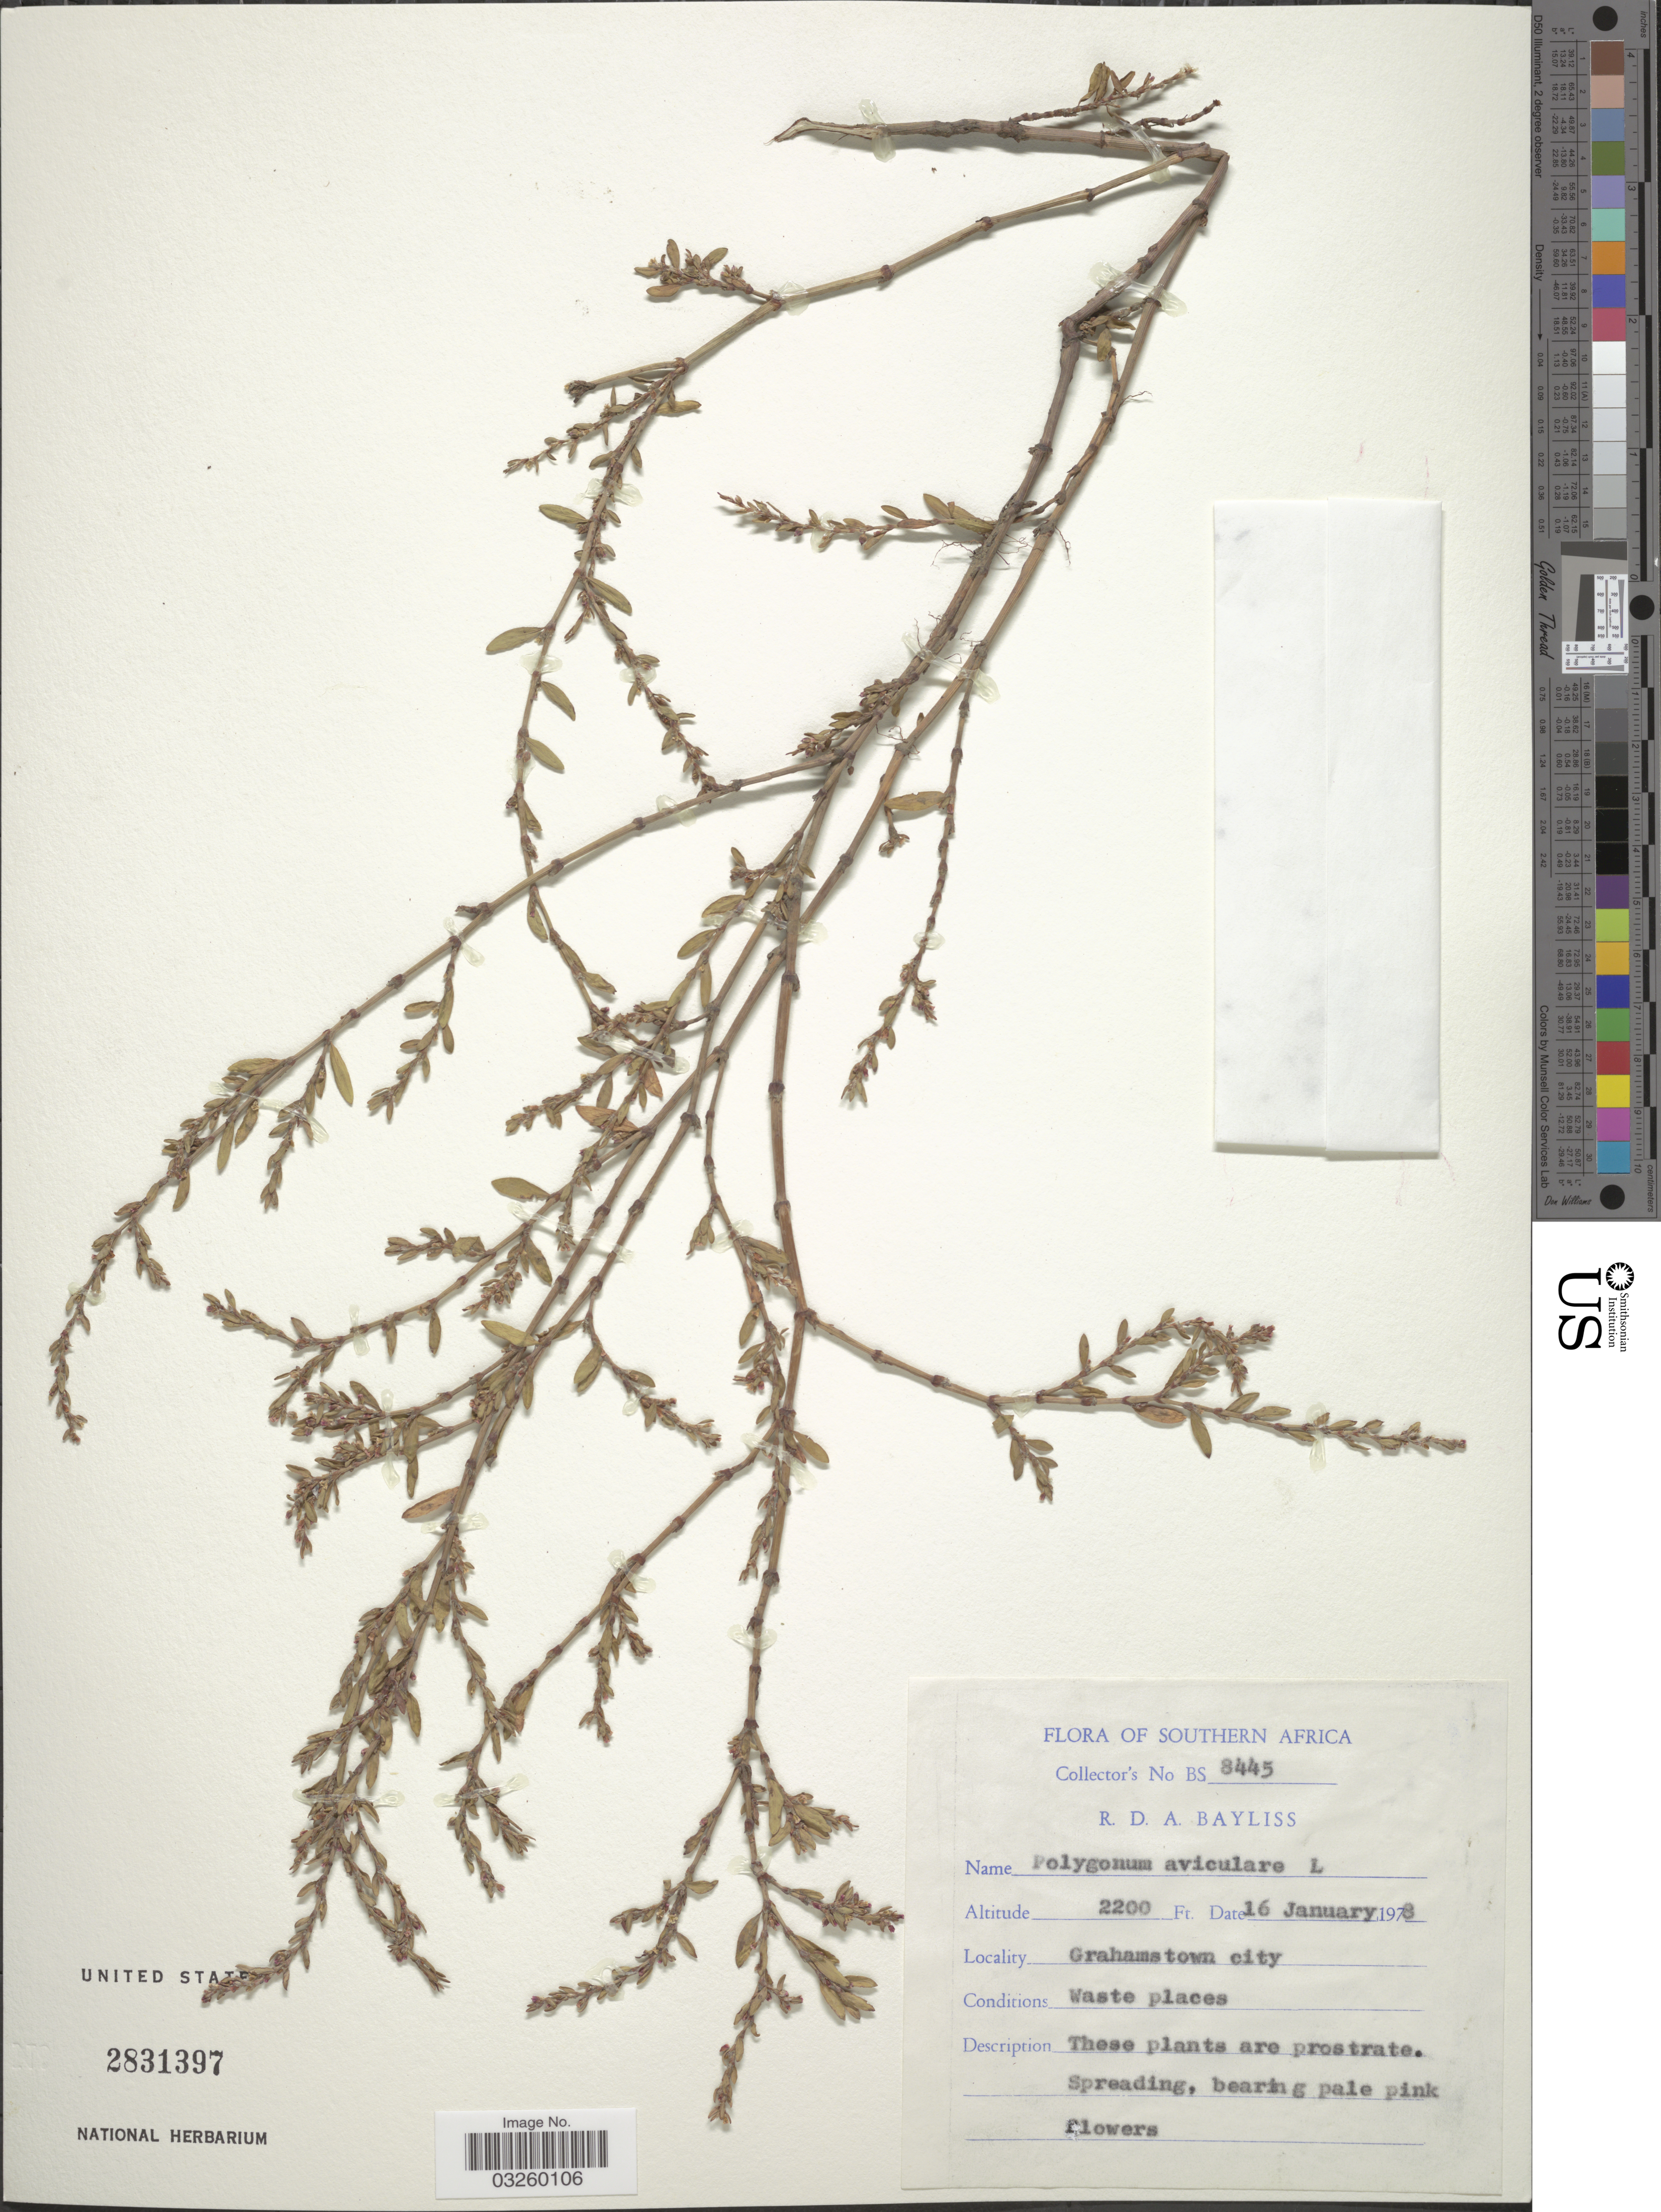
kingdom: Plantae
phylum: Tracheophyta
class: Magnoliopsida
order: Caryophyllales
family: Polygonaceae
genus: Polygonum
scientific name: Polygonum aviculare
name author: L.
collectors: R. Bayliss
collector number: BS8445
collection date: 1978-01-16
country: South Africa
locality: Southern Africa. Grahamstown city.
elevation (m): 671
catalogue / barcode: US 2831397